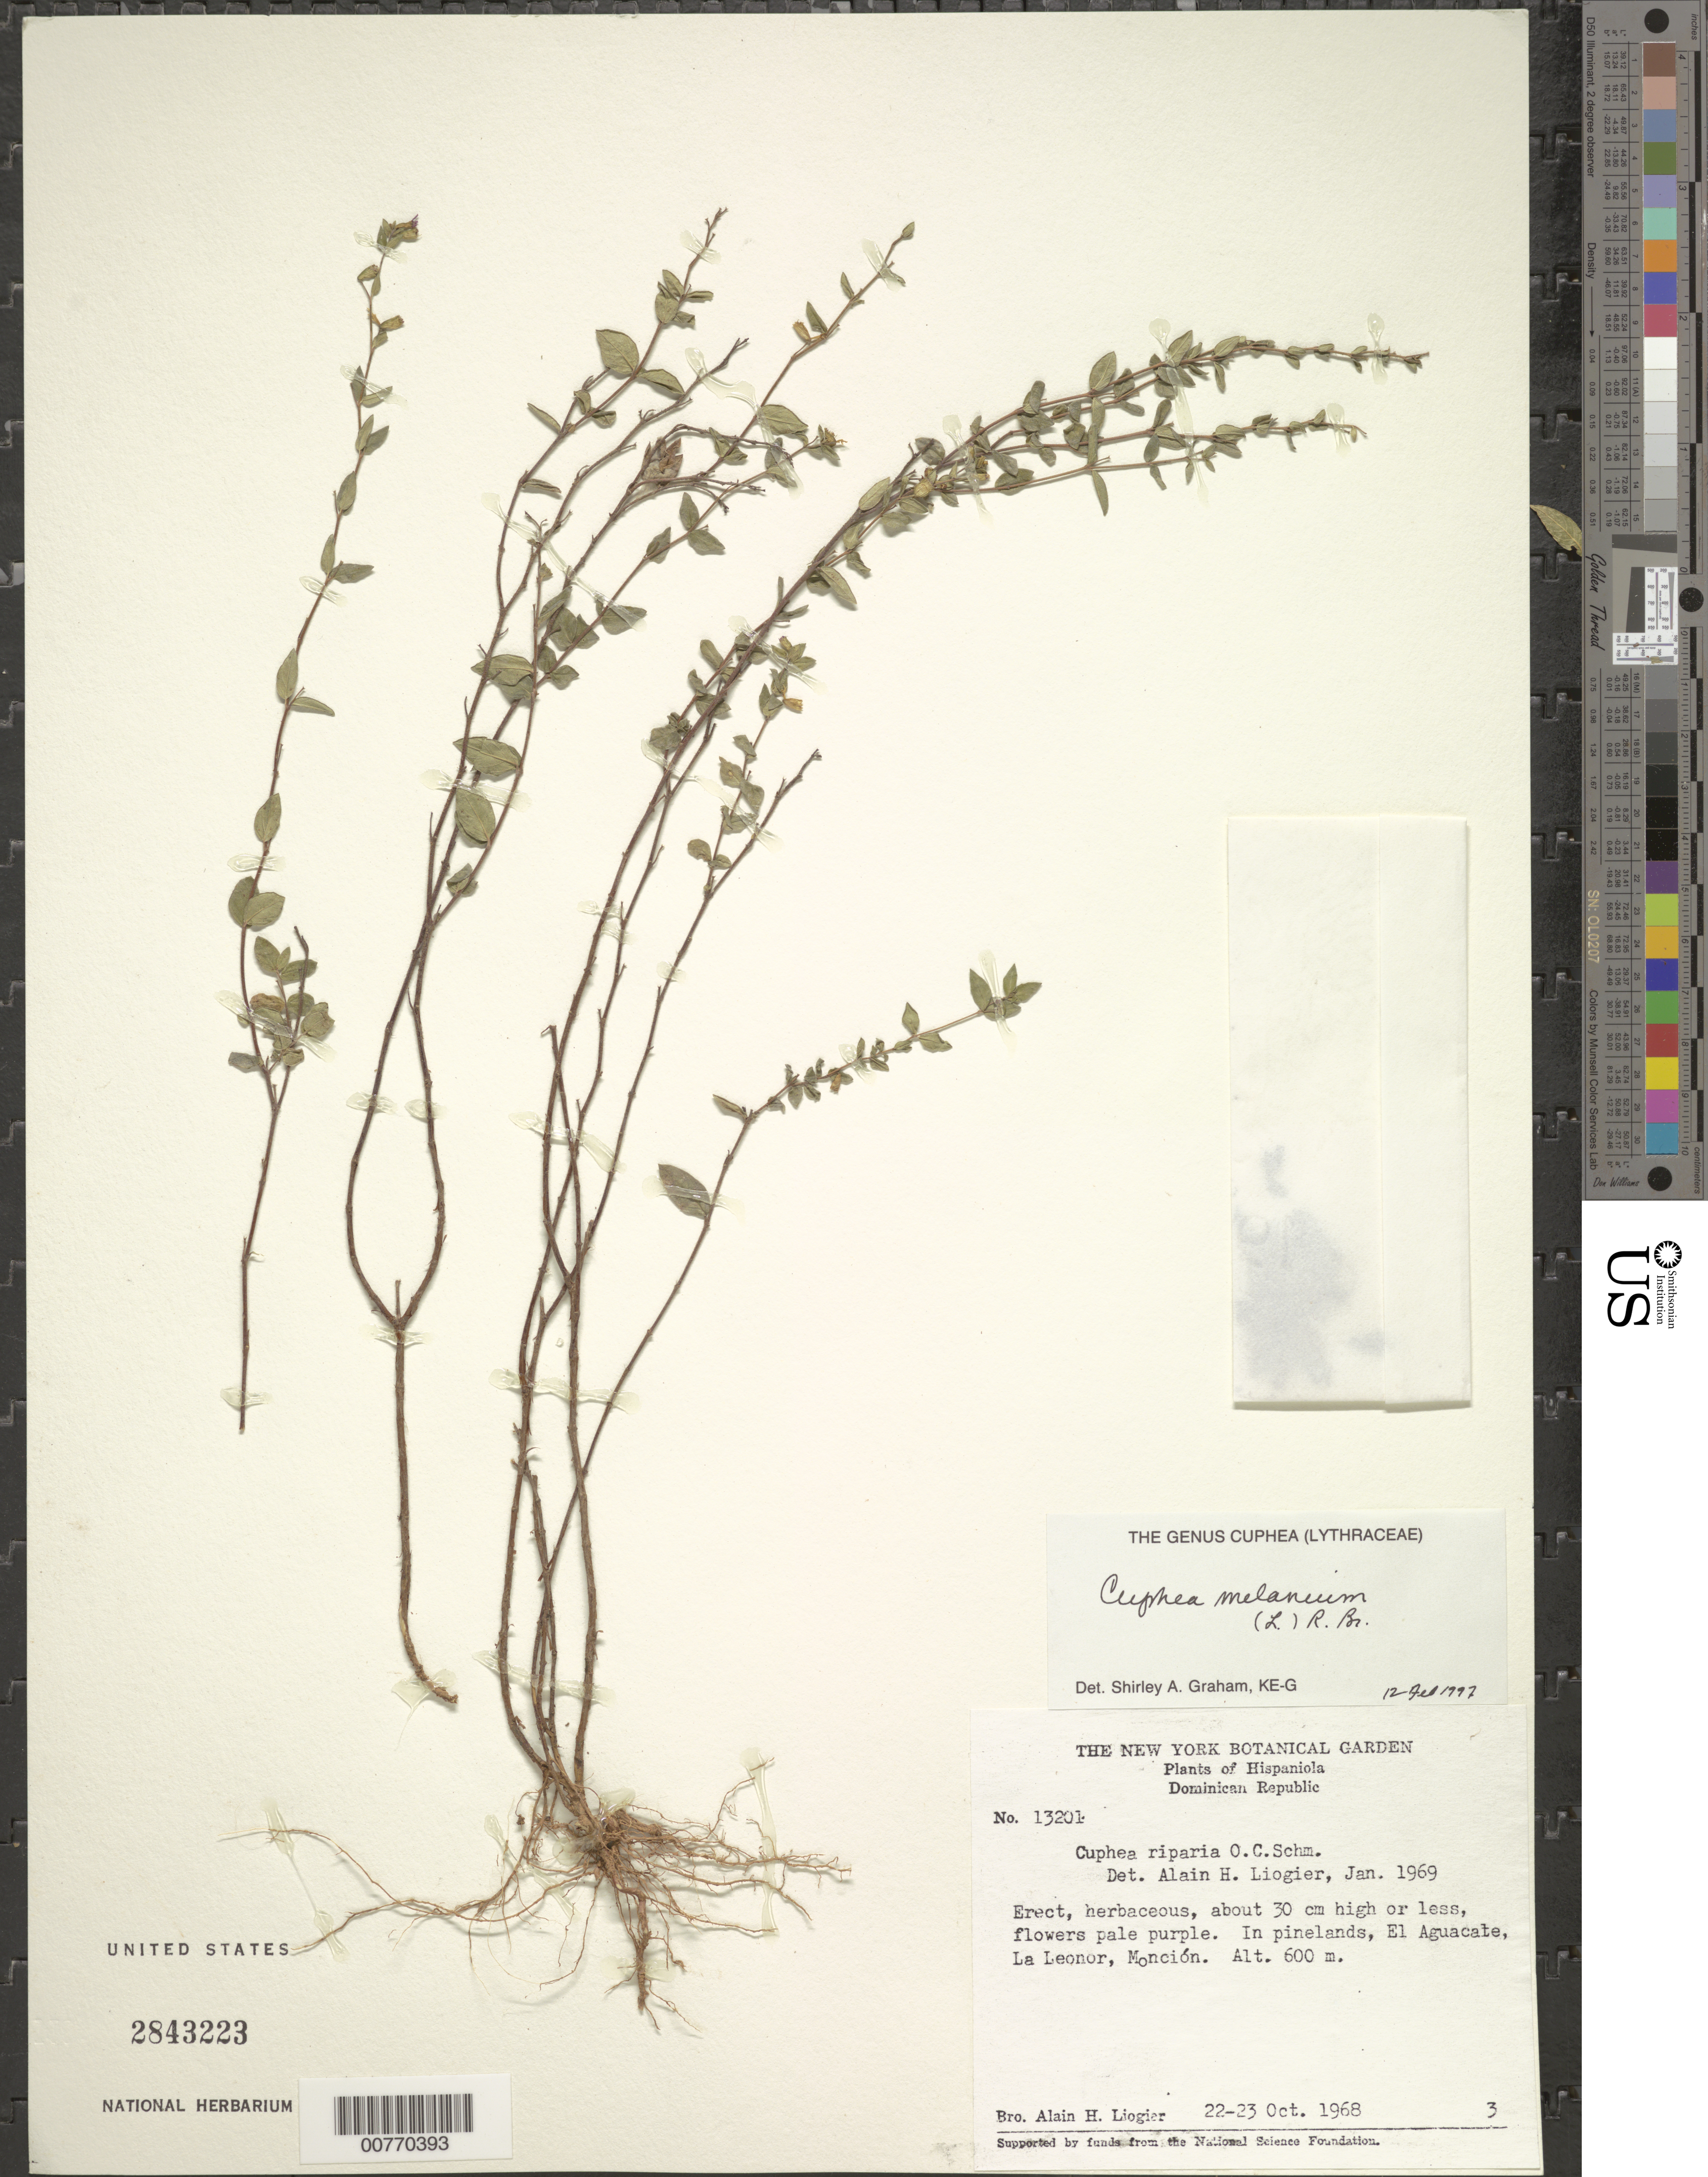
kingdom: Plantae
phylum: Tracheophyta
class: Magnoliopsida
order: Myrtales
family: Lythraceae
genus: Cuphea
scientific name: Cuphea melanium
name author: (L.) Cramer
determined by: Graham, Shirley Ann Tousch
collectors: A. H. Liogier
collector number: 13201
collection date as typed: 22 Oct 1968 to 23 Oct 1968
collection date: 1968-10-22/1968-10-23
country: Dominican Republic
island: Hispaniola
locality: El Aguacate, La Leonor, Monción.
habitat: Pinelands.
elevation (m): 600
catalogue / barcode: US 2843223